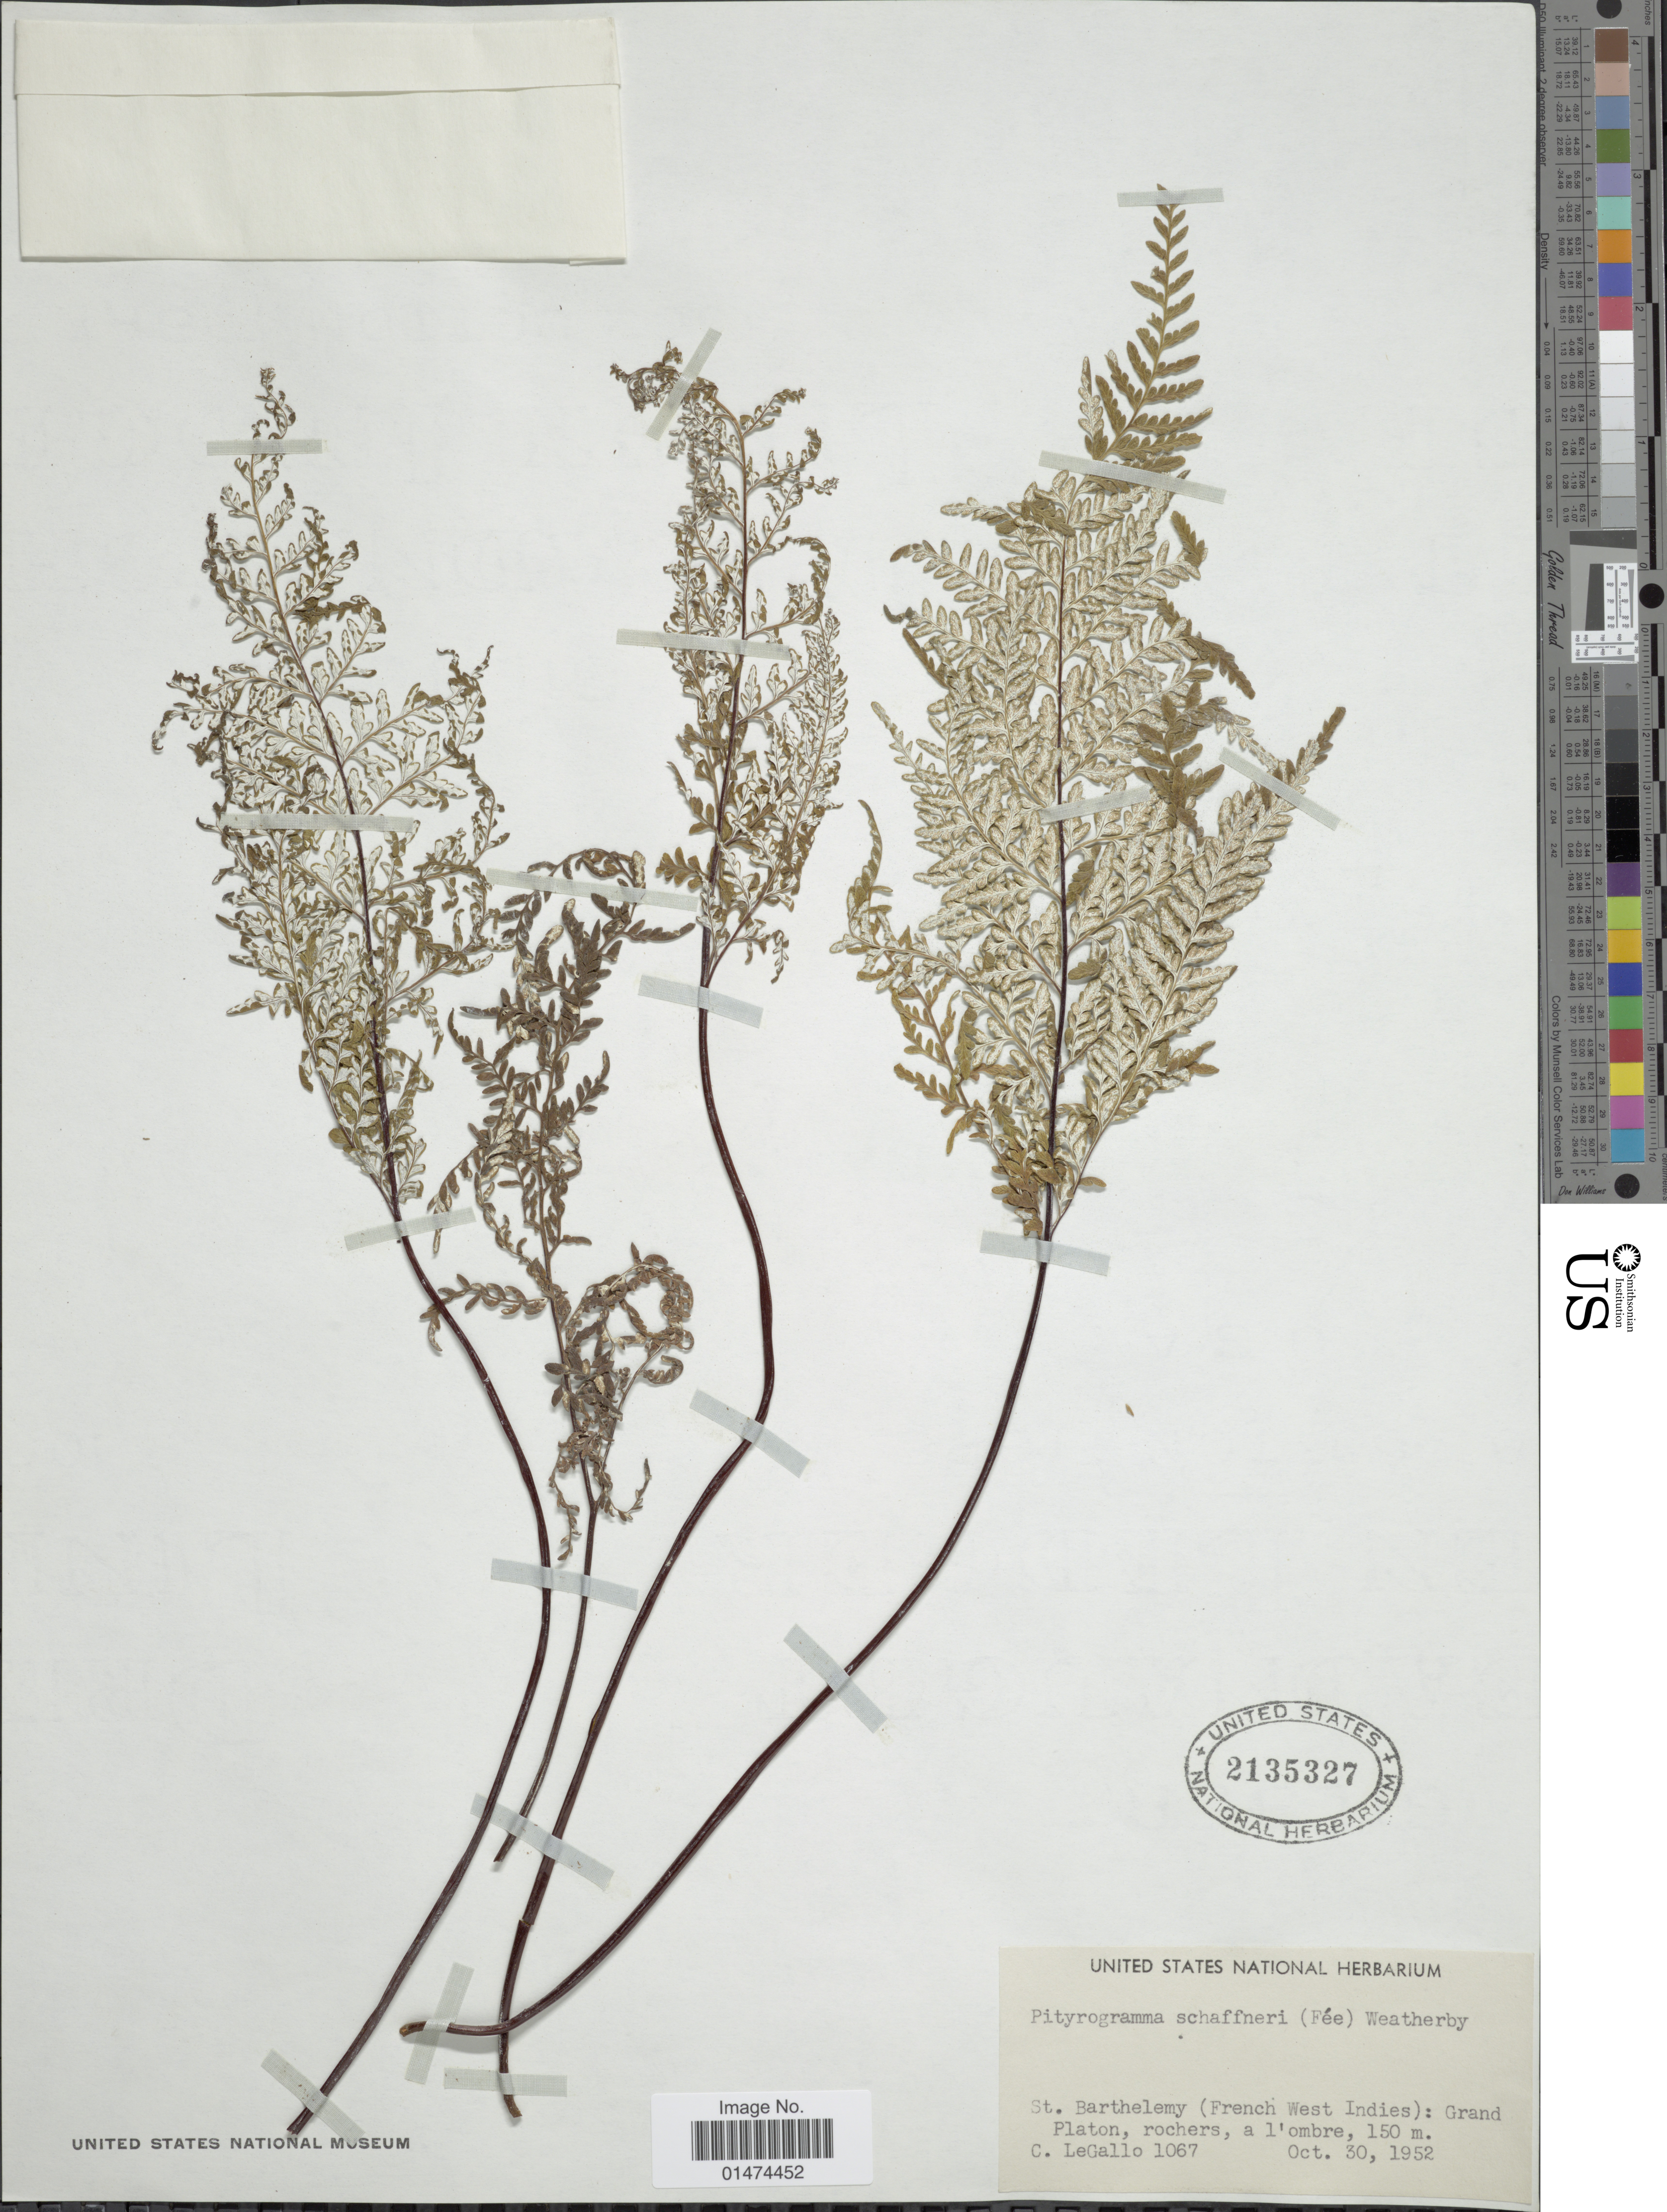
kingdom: Plantae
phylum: Tracheophyta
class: Polypodiopsida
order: Polypodiales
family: Pteridaceae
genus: Pityrogramma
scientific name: Pityrogramma chrysophylla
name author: (Sw.) Link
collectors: C. Legallo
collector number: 1067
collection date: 1952-10-30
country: Saint Barthélemy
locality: St. Barthelemy (French West Indies): Grand Platon.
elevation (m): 150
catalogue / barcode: US 2135327